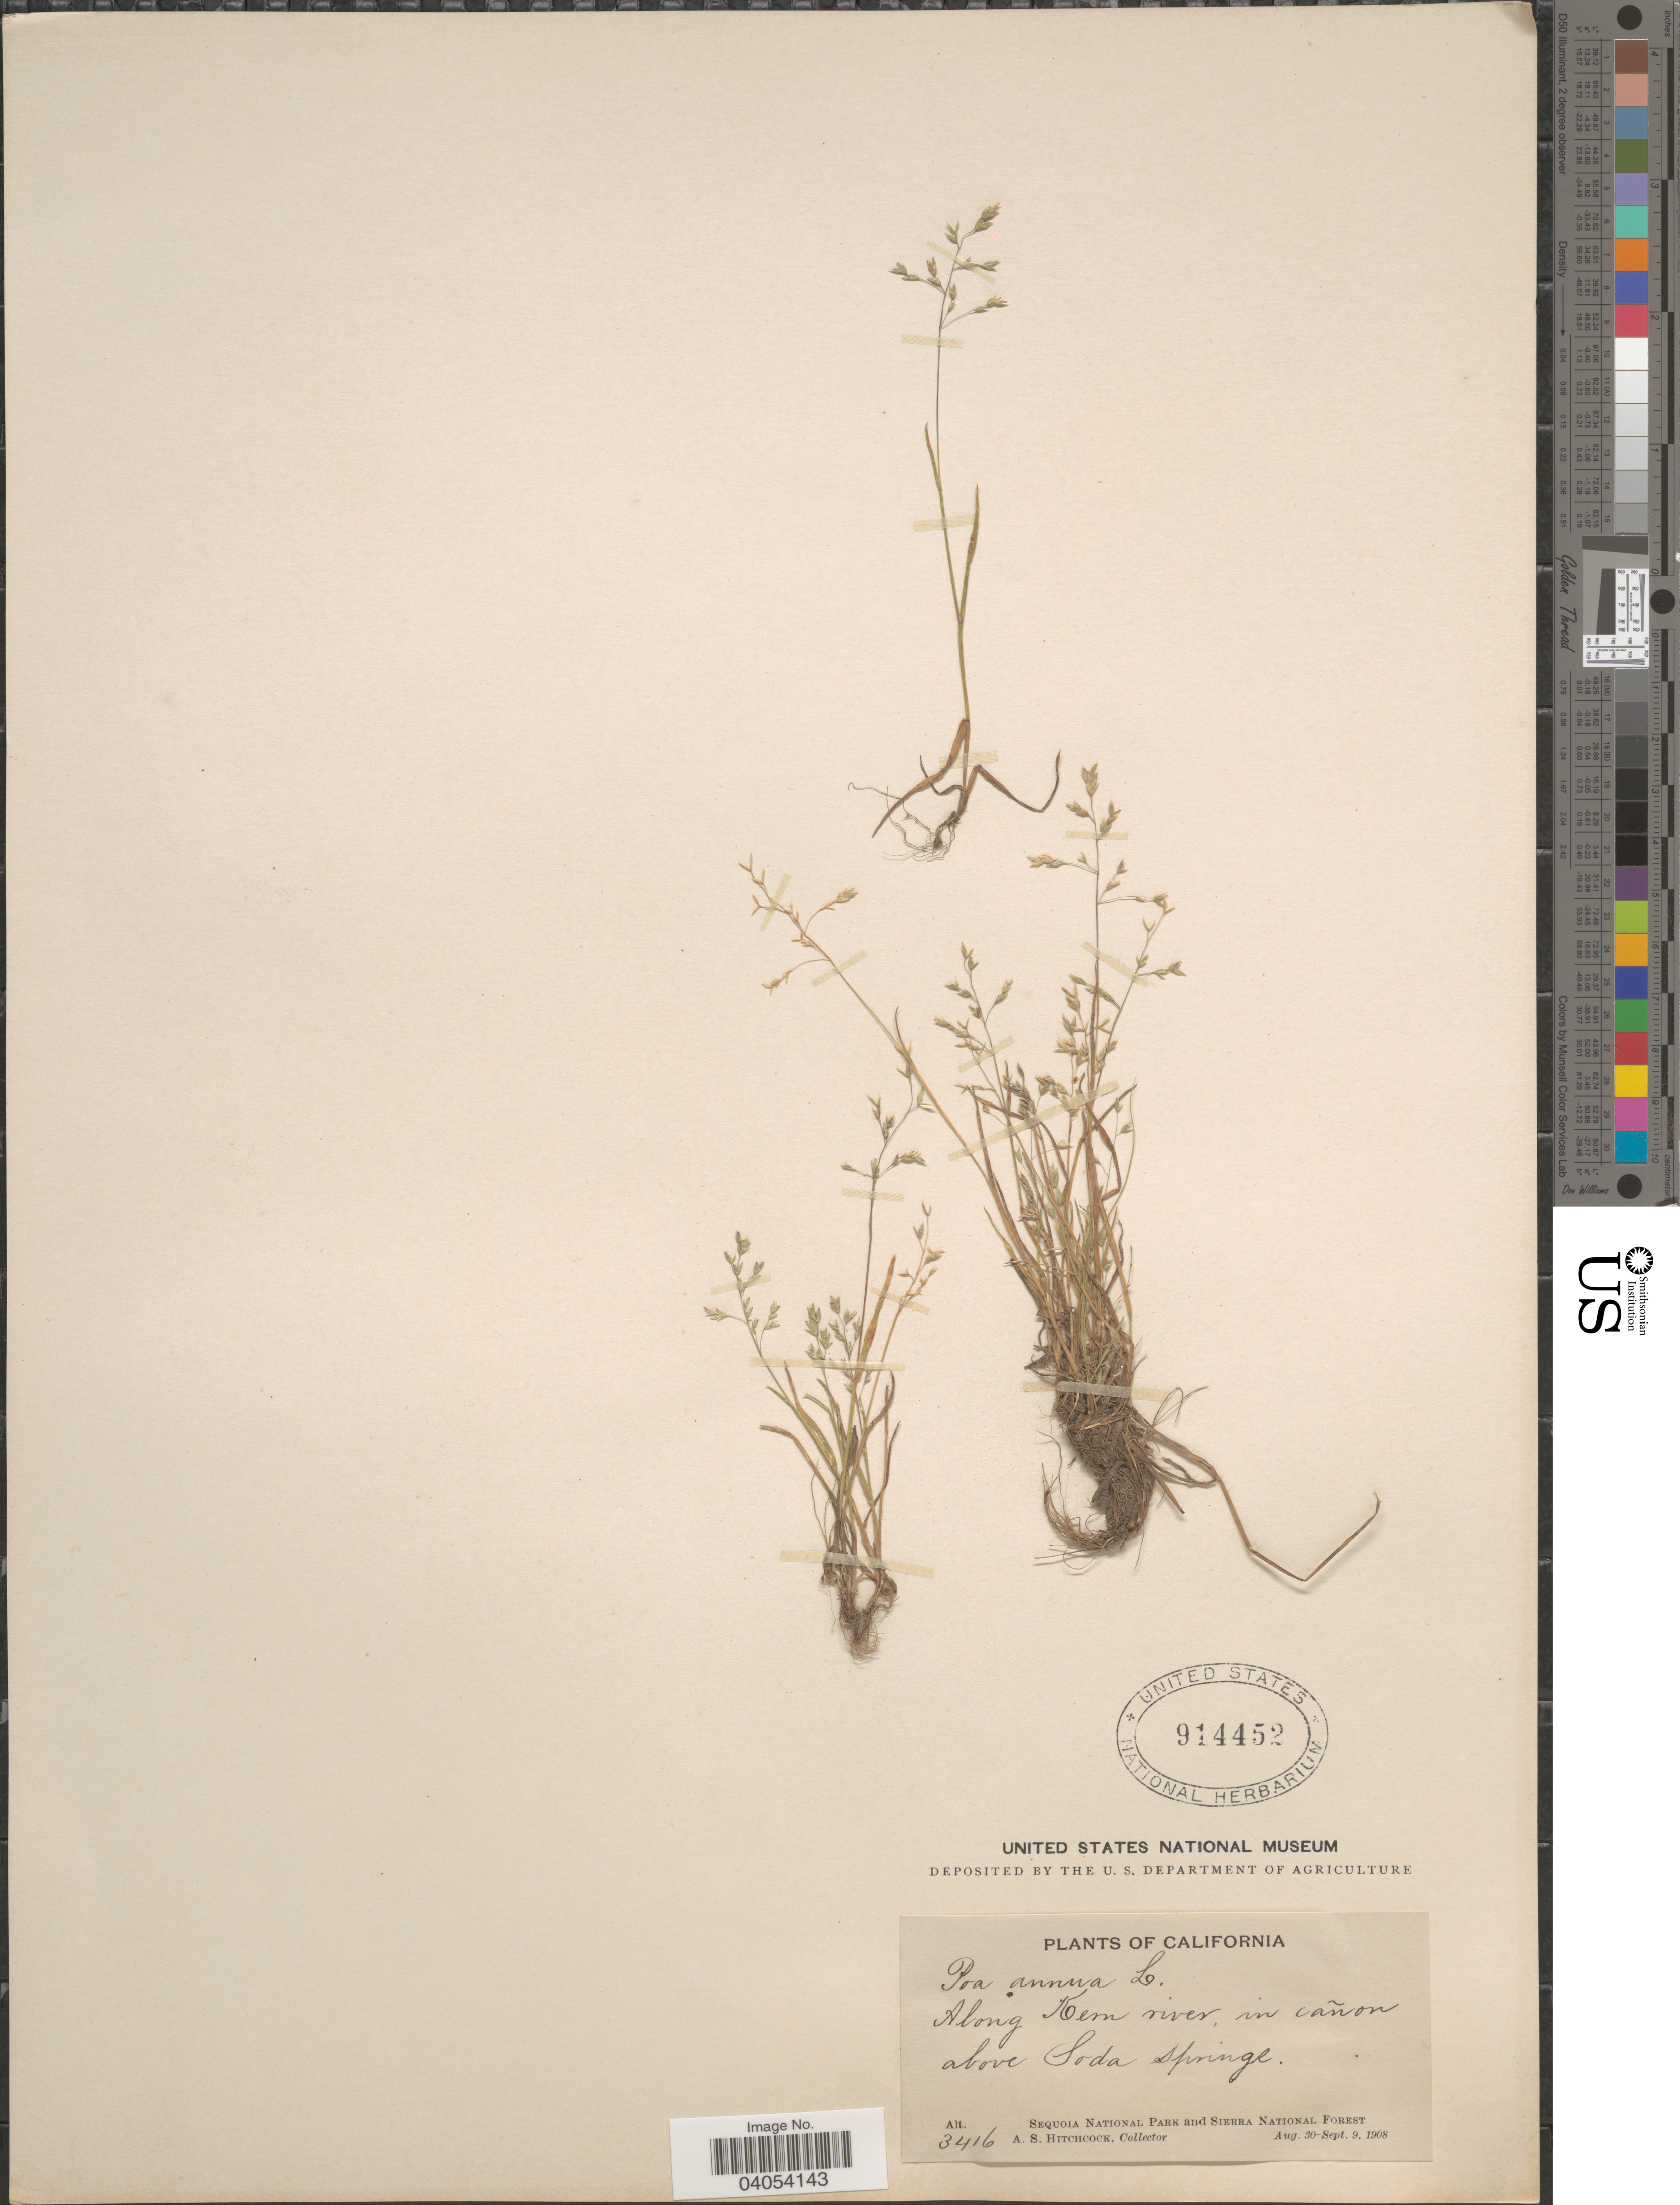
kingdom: Plantae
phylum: Tracheophyta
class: Liliopsida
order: Poales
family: Poaceae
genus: Poa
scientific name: Poa annua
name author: L.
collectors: A. S. Hitchcock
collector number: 3416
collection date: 1908-08-30/1908-09-09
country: United States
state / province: California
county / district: Kern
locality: Along Kern river, in cañon above Soda Springs. Sequoia National Park and Sierra National Forest.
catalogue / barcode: US 914452